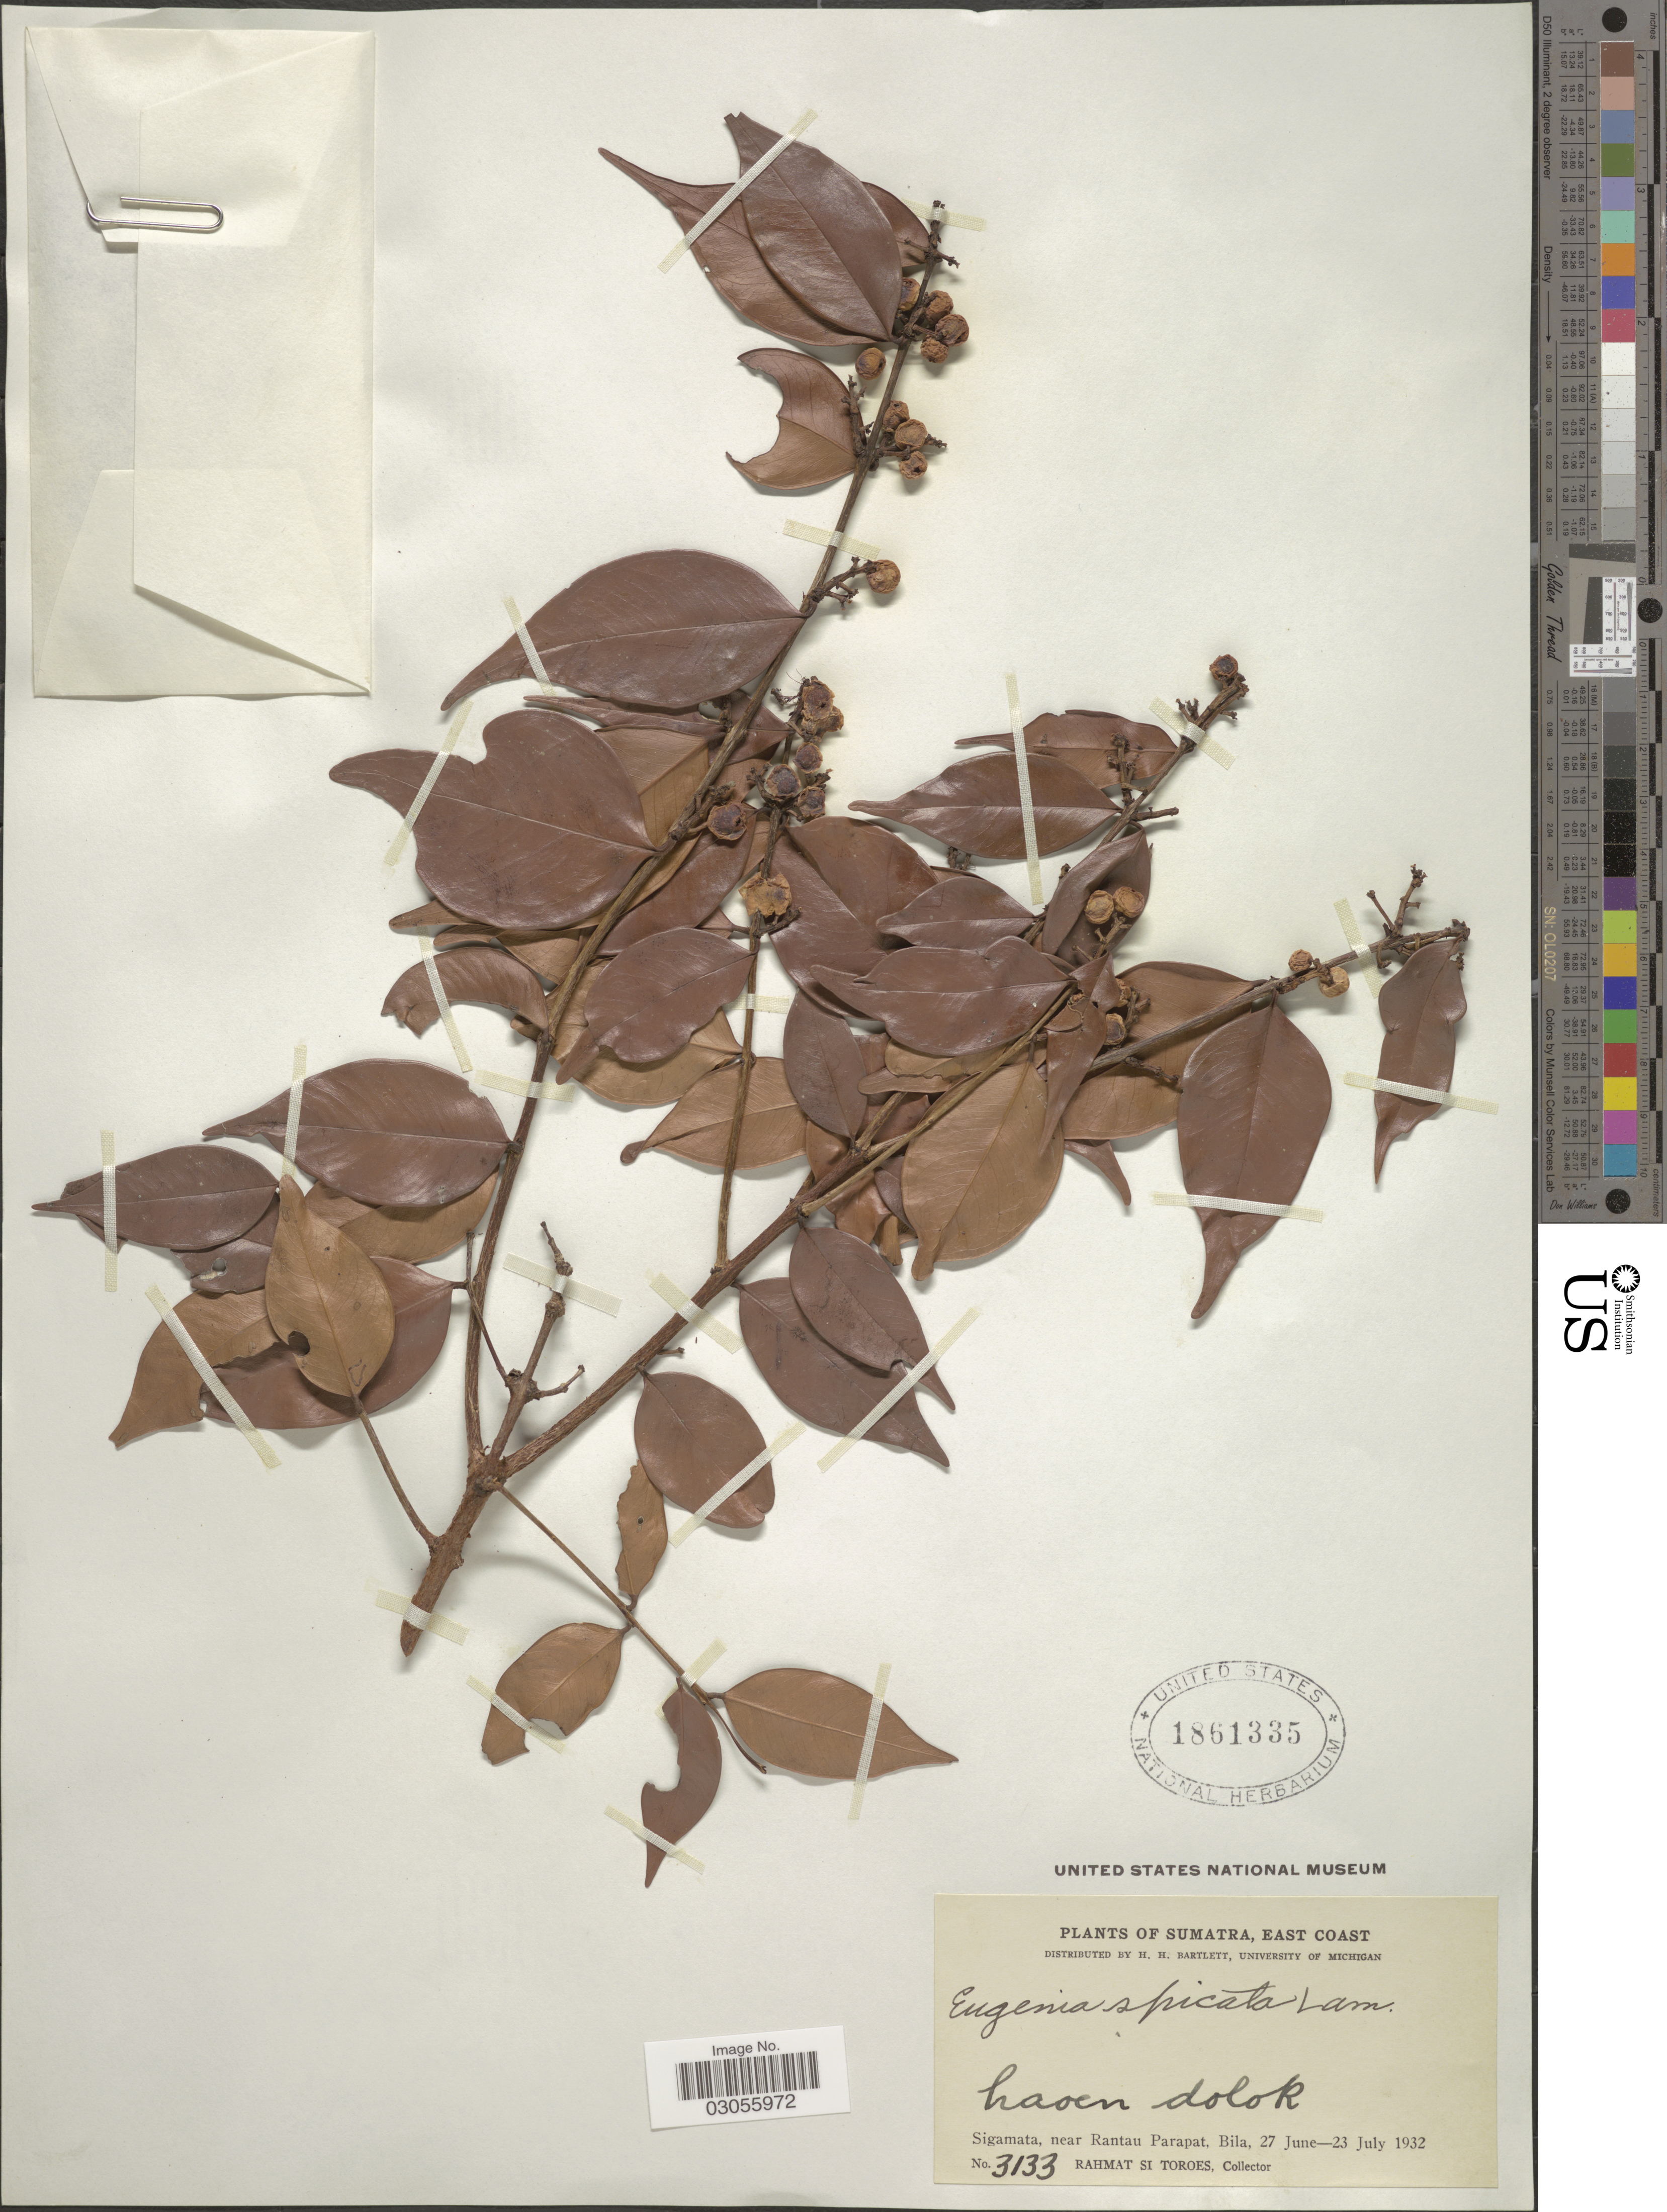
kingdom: Plantae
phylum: Tracheophyta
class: Magnoliopsida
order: Myrtales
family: Myrtaceae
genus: Syzygium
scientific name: Syzygium zeylanicum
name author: (L.) DC.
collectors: Rahmat Si Boeea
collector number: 3133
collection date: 1932-06-27/1932-07-23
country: Indonesia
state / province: Sumatra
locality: East Coast. Sigamata, near Rantau Parapat, Bila.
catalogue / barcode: US 1861335